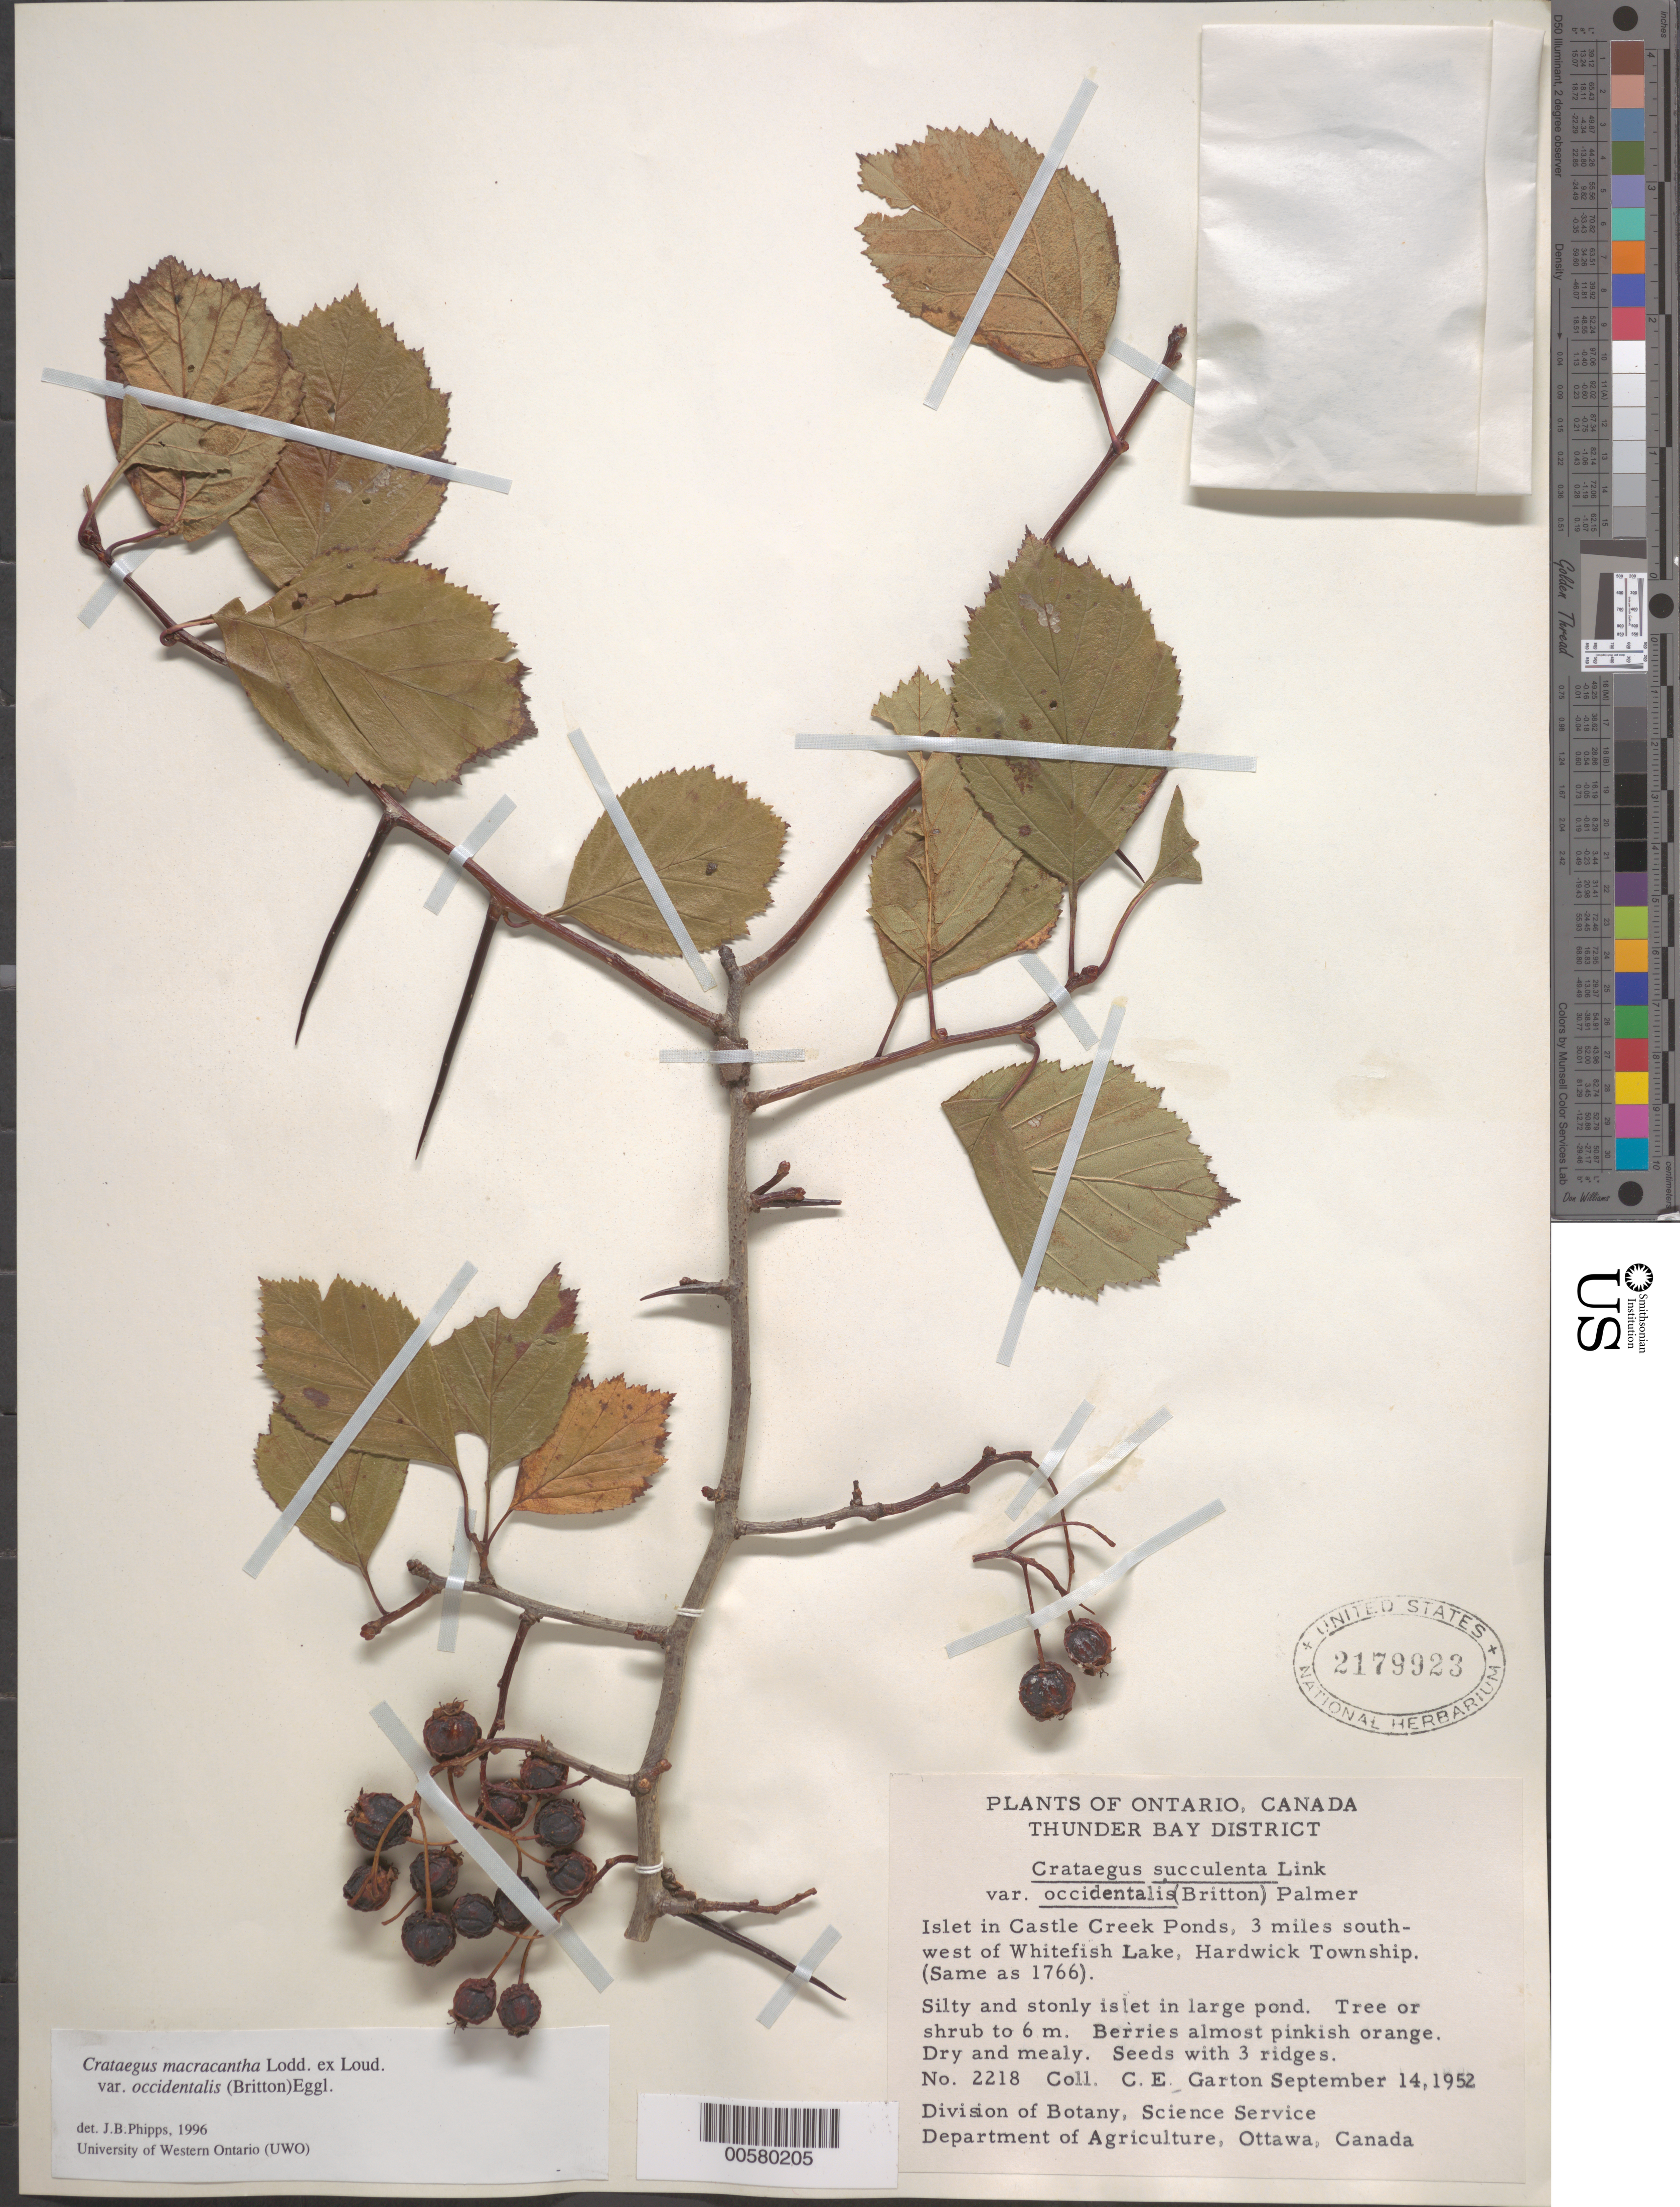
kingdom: Plantae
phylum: Tracheophyta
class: Magnoliopsida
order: Rosales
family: Rosaceae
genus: Crataegus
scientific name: Crataegus macracantha var. occidentalis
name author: (Britton) Eggl.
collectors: C. Garton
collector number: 2218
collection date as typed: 14 Sep 1952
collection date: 1952-09-14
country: Canada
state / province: Ontario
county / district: Thunder Bay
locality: Castle Creek Ponds, W of Whitefish Lake, Hardwick Township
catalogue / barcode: US 2179923